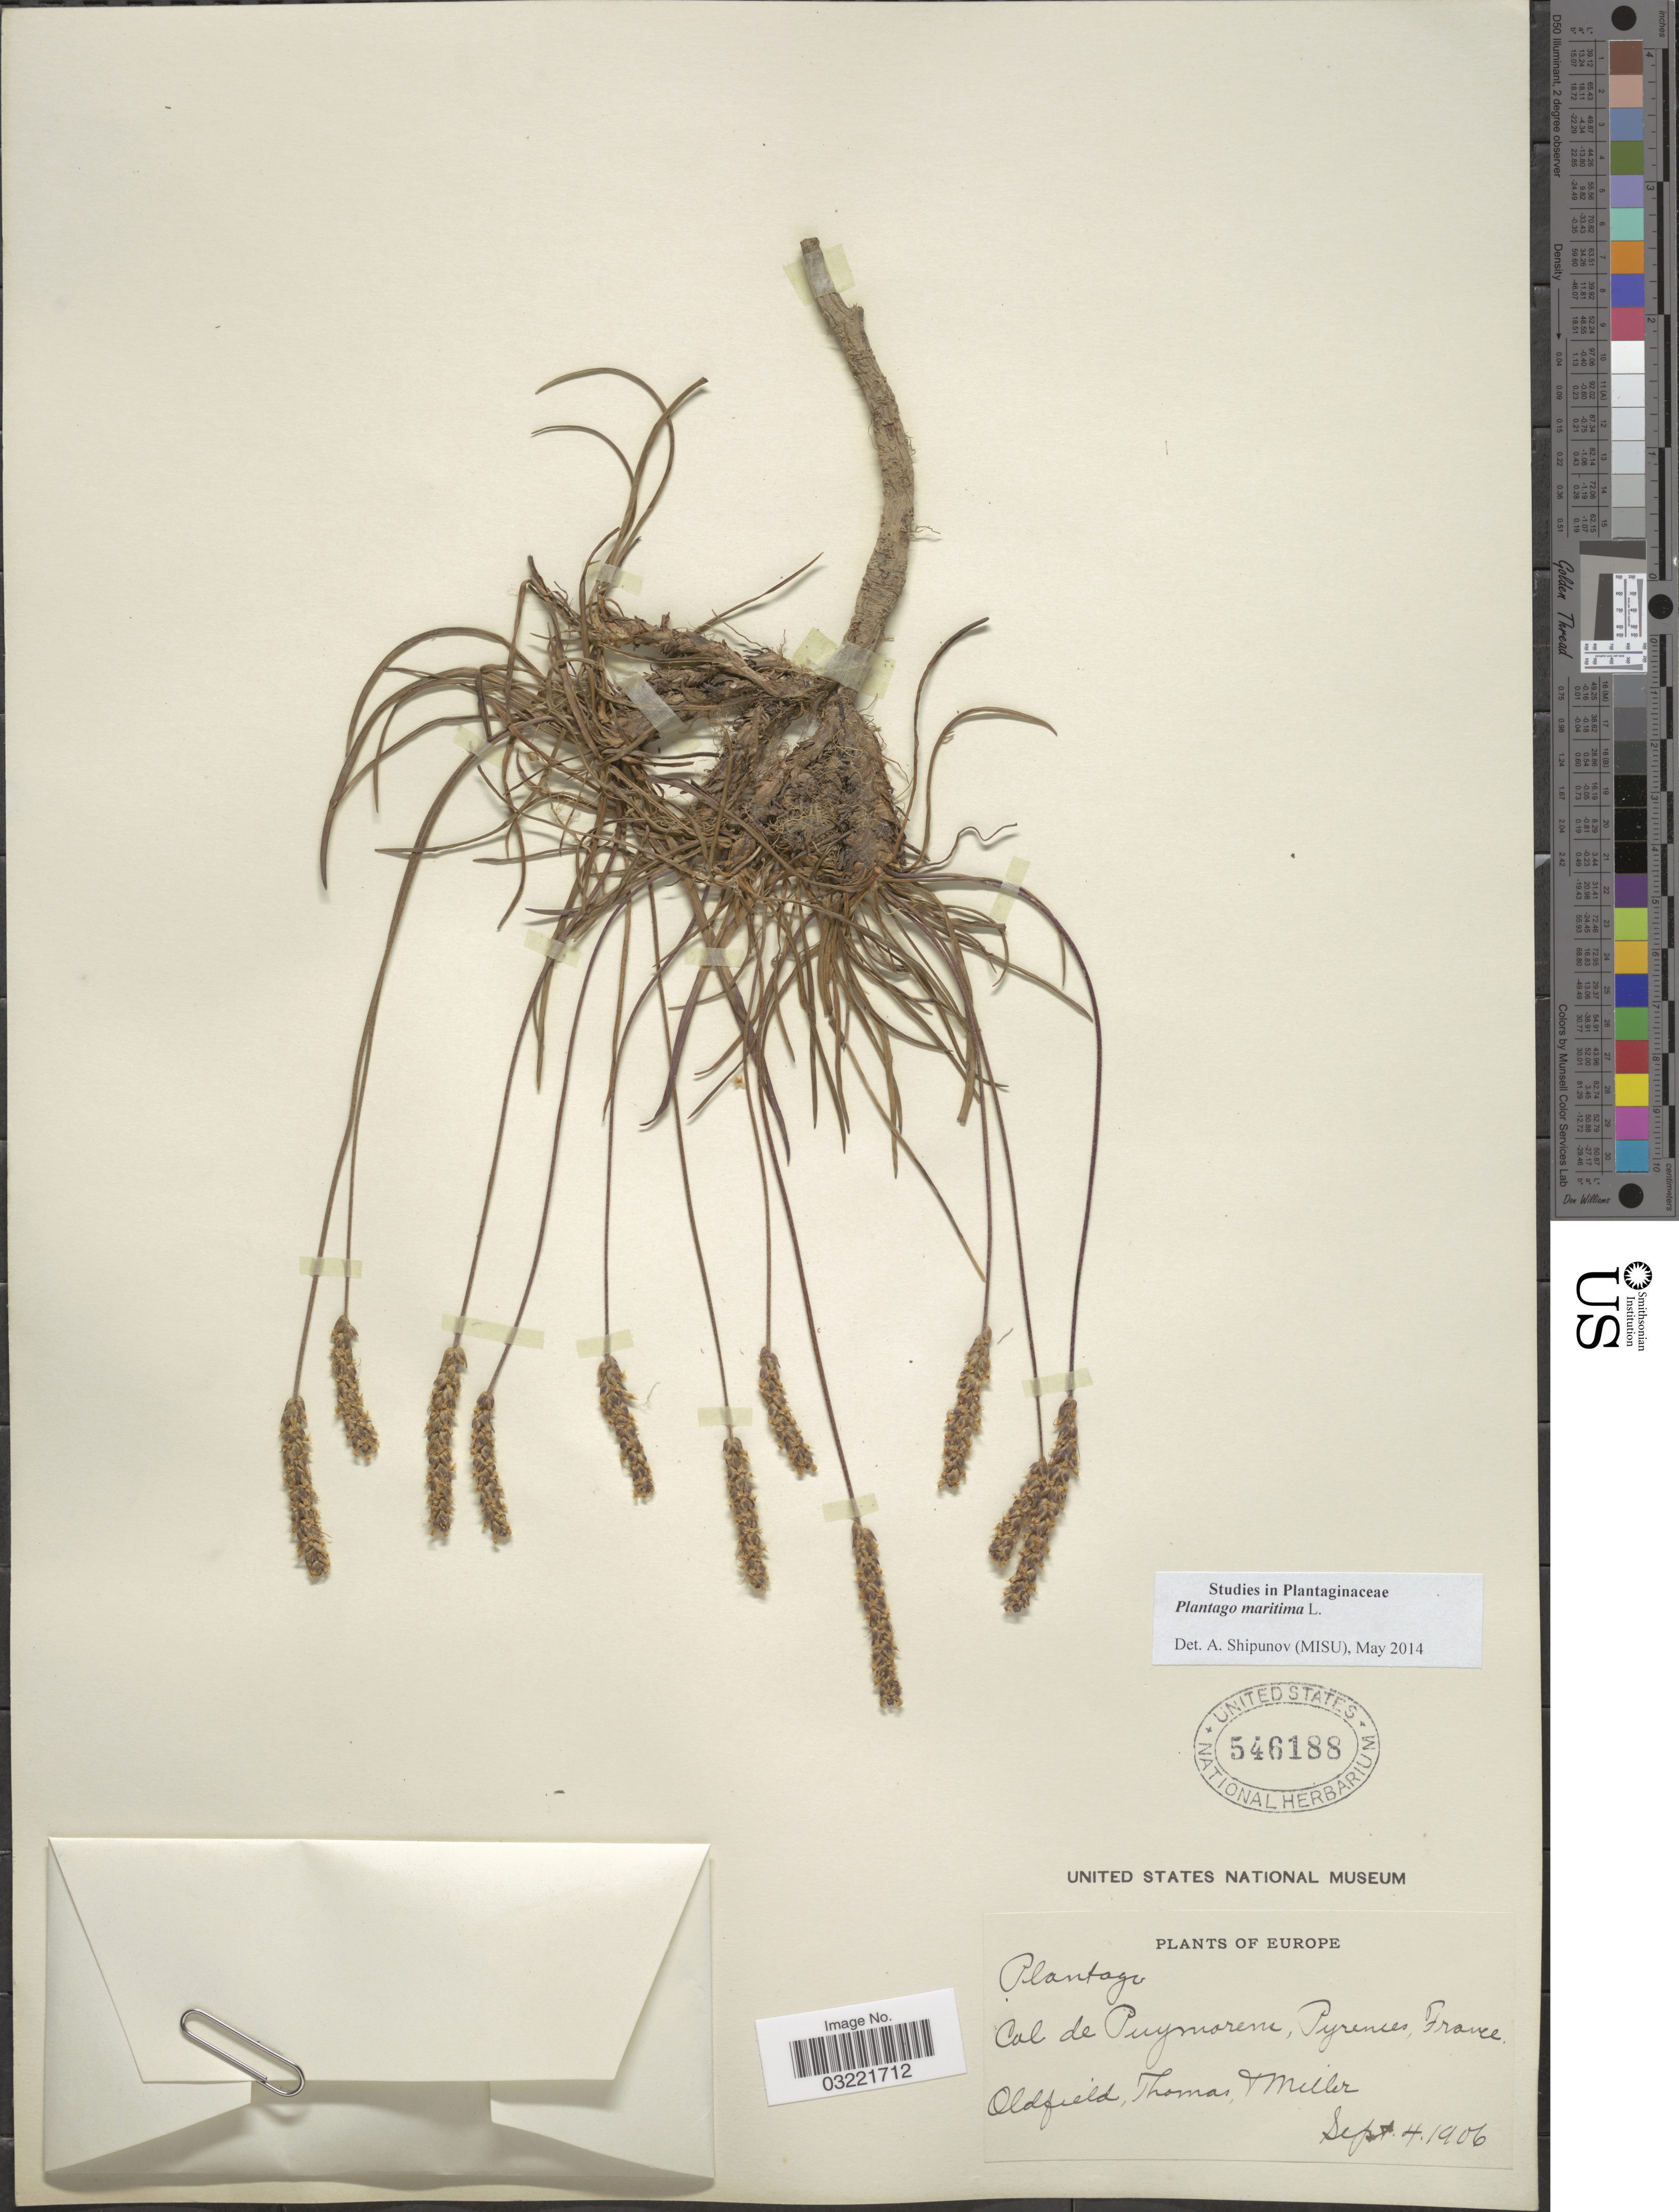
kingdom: Plantae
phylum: Tracheophyta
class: Magnoliopsida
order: Lamiales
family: Plantaginaceae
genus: Plantago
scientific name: Plantago maritima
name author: L.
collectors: Oldfield, -- Thomas & -- Miller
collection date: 1906-09-04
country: France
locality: Puymorens, Pyrenees.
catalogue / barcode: US 546188